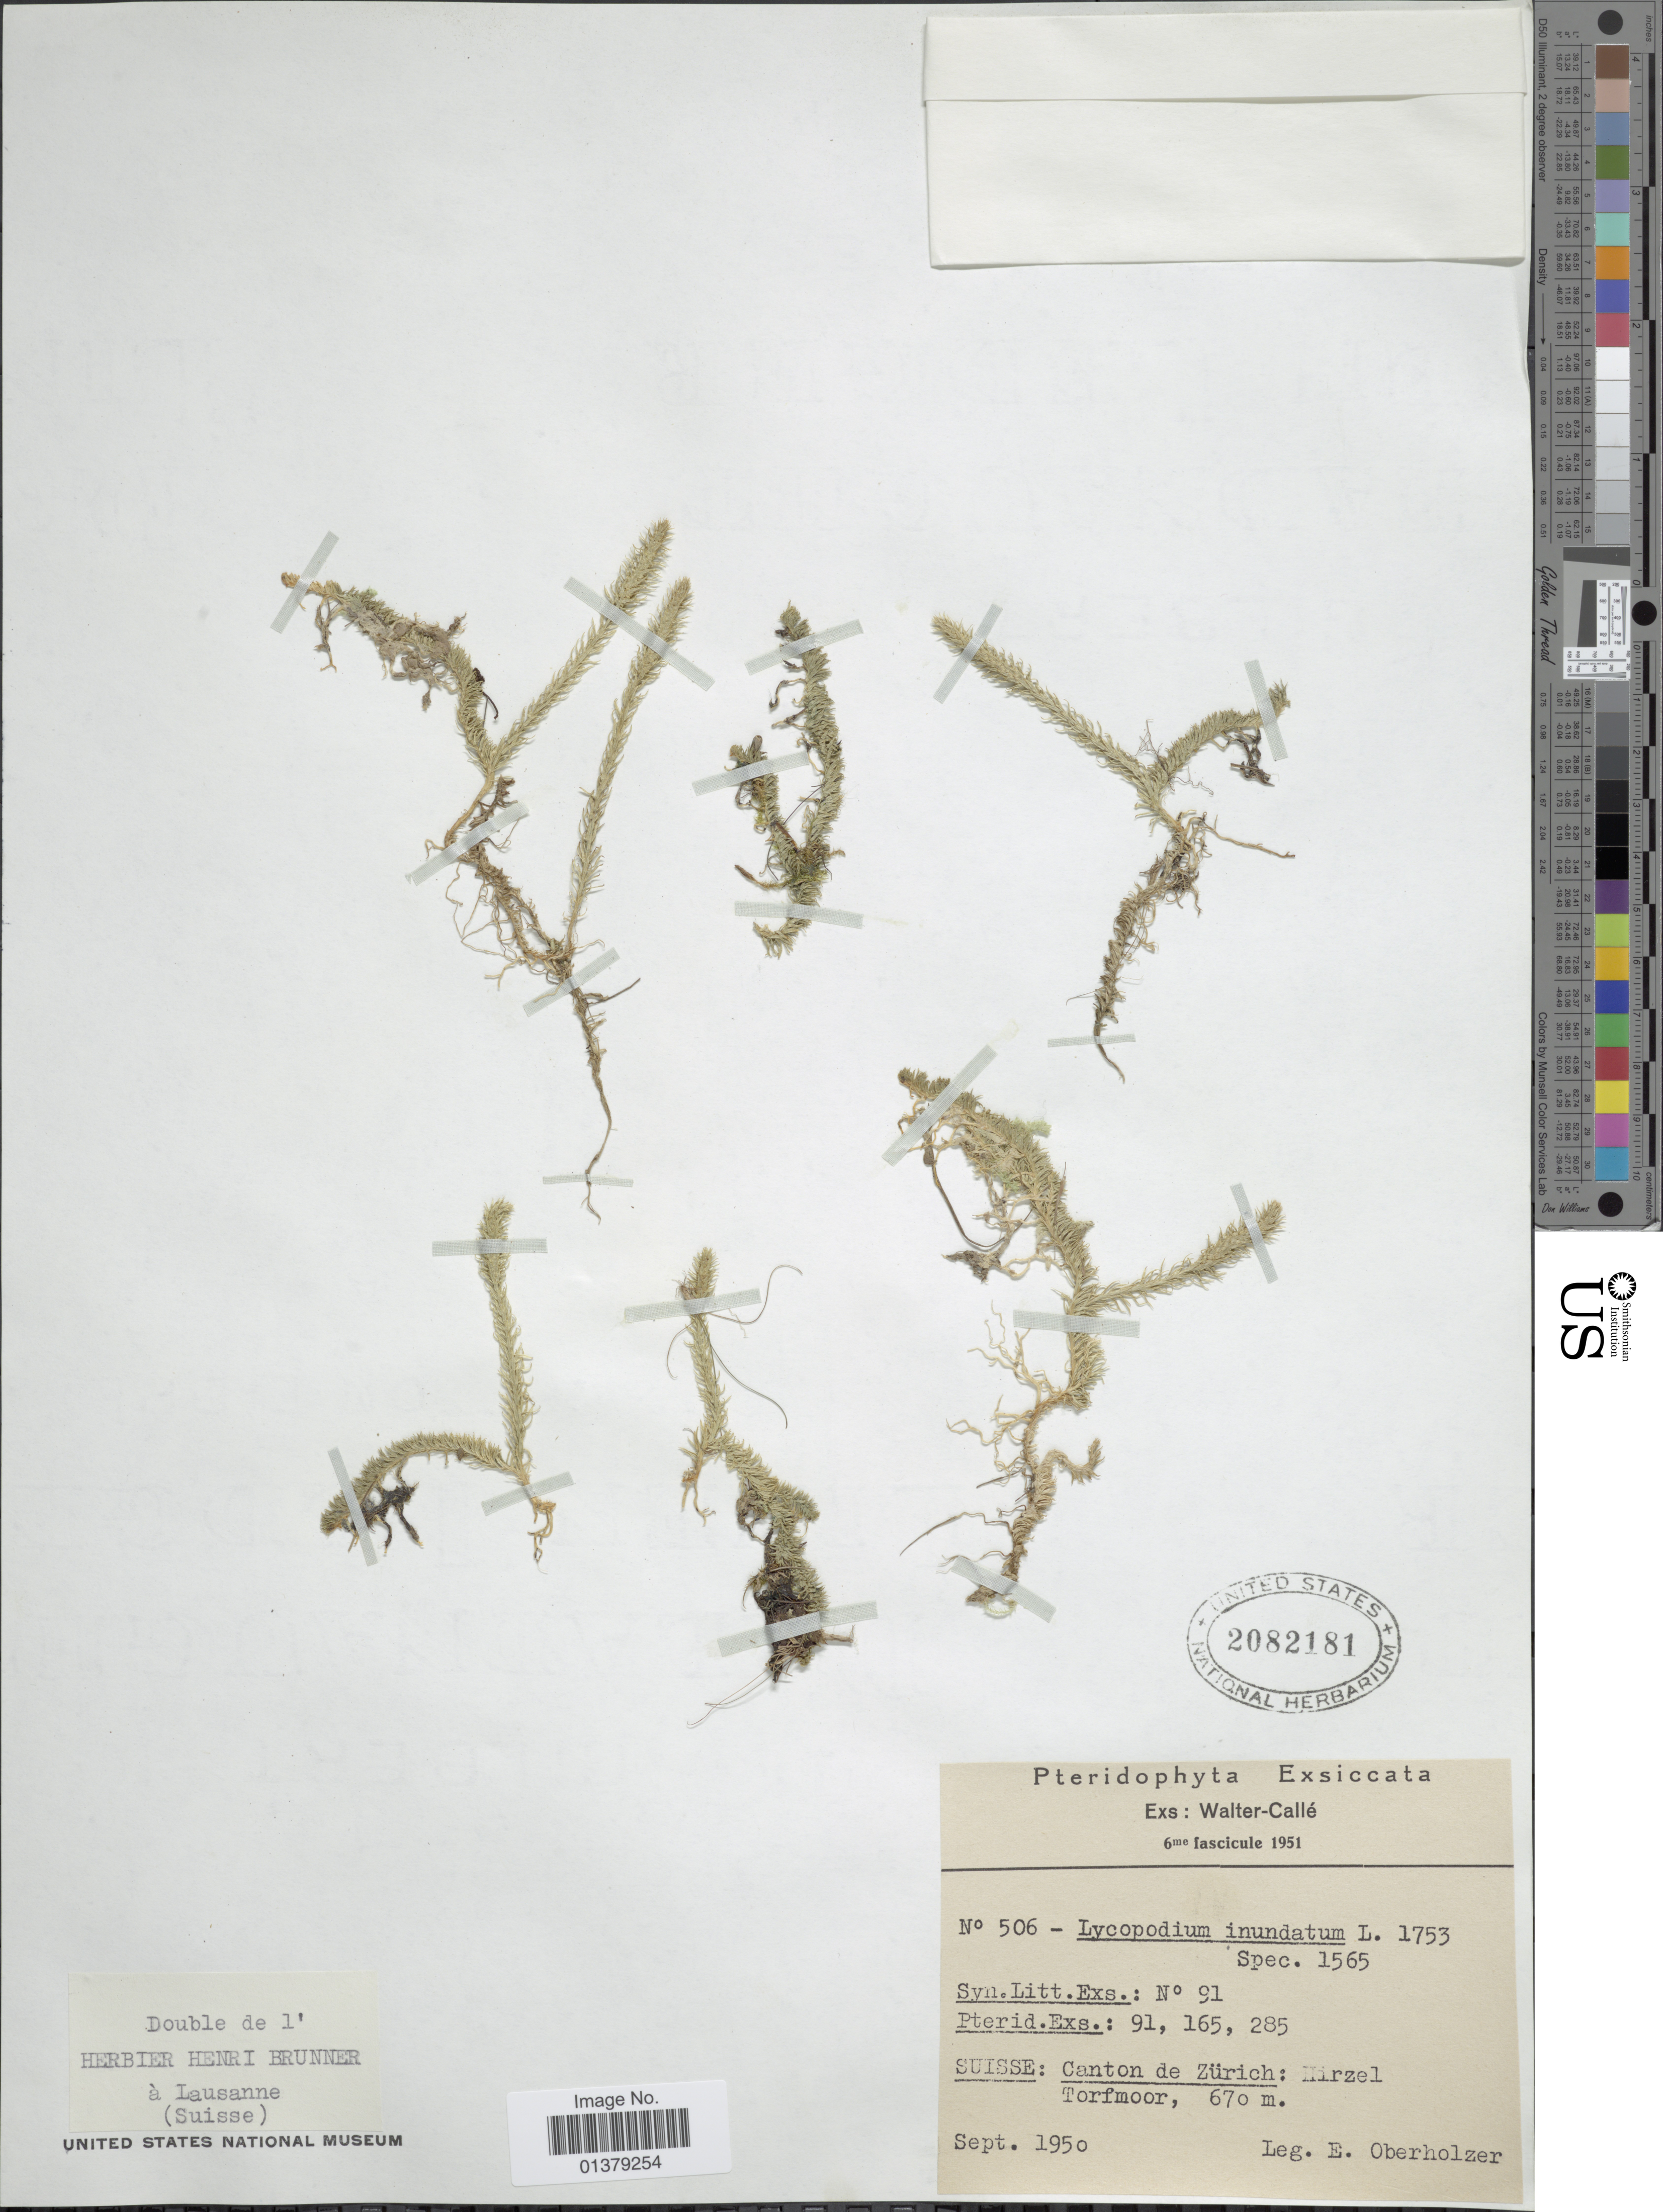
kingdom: Plantae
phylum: Tracheophyta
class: Lycopodiopsida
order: Lycopodiales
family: Lycopodiaceae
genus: Lycopodiella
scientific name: Lycopodiella inundata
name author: (L.) Holub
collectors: E. Oberholzer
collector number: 506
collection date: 1950-09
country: Switzerland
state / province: Zurich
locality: Canton de Zürich: Hirzel Torfmoor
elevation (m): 670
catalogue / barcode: US 2082181